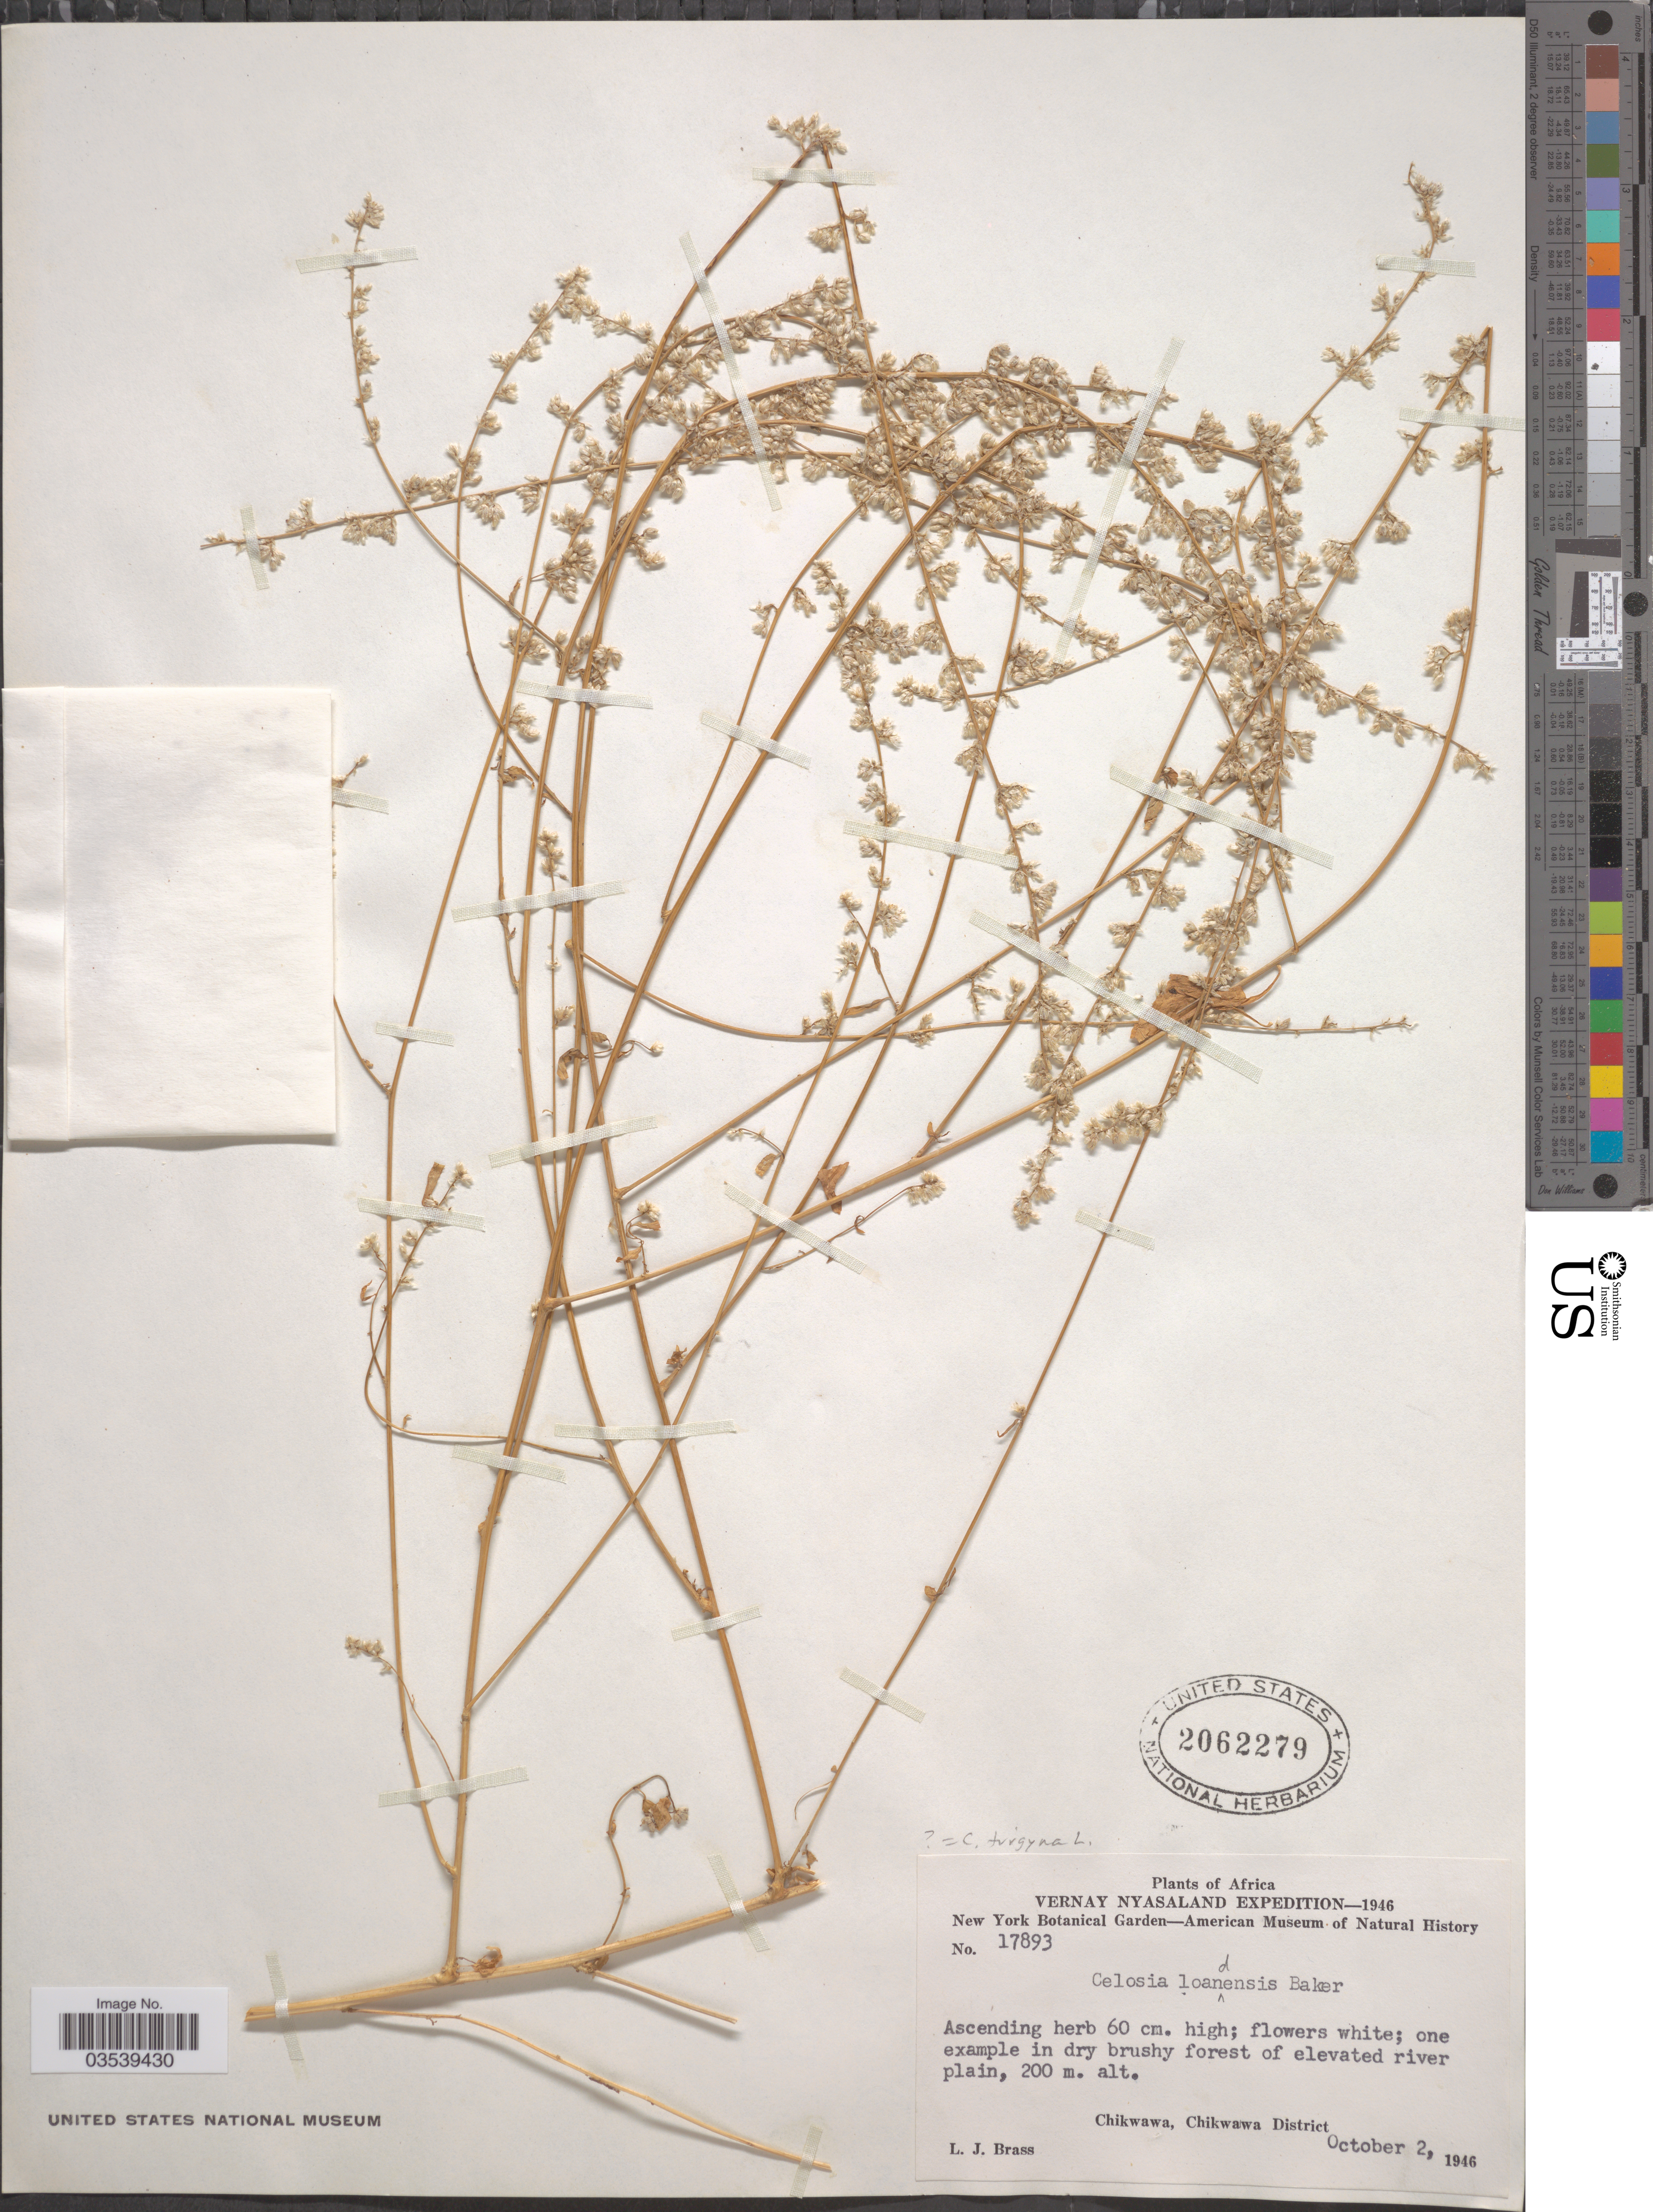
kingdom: Plantae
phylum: Tracheophyta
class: Magnoliopsida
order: Caryophyllales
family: Amaranthaceae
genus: Celosia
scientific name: Celosia trigyna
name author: L.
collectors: L. J. Brass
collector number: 17893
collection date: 1946-10-02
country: Malawi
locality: Vernay Nyasaland. Chikwawa, Chikwawa District.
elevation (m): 200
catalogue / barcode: US 2062279